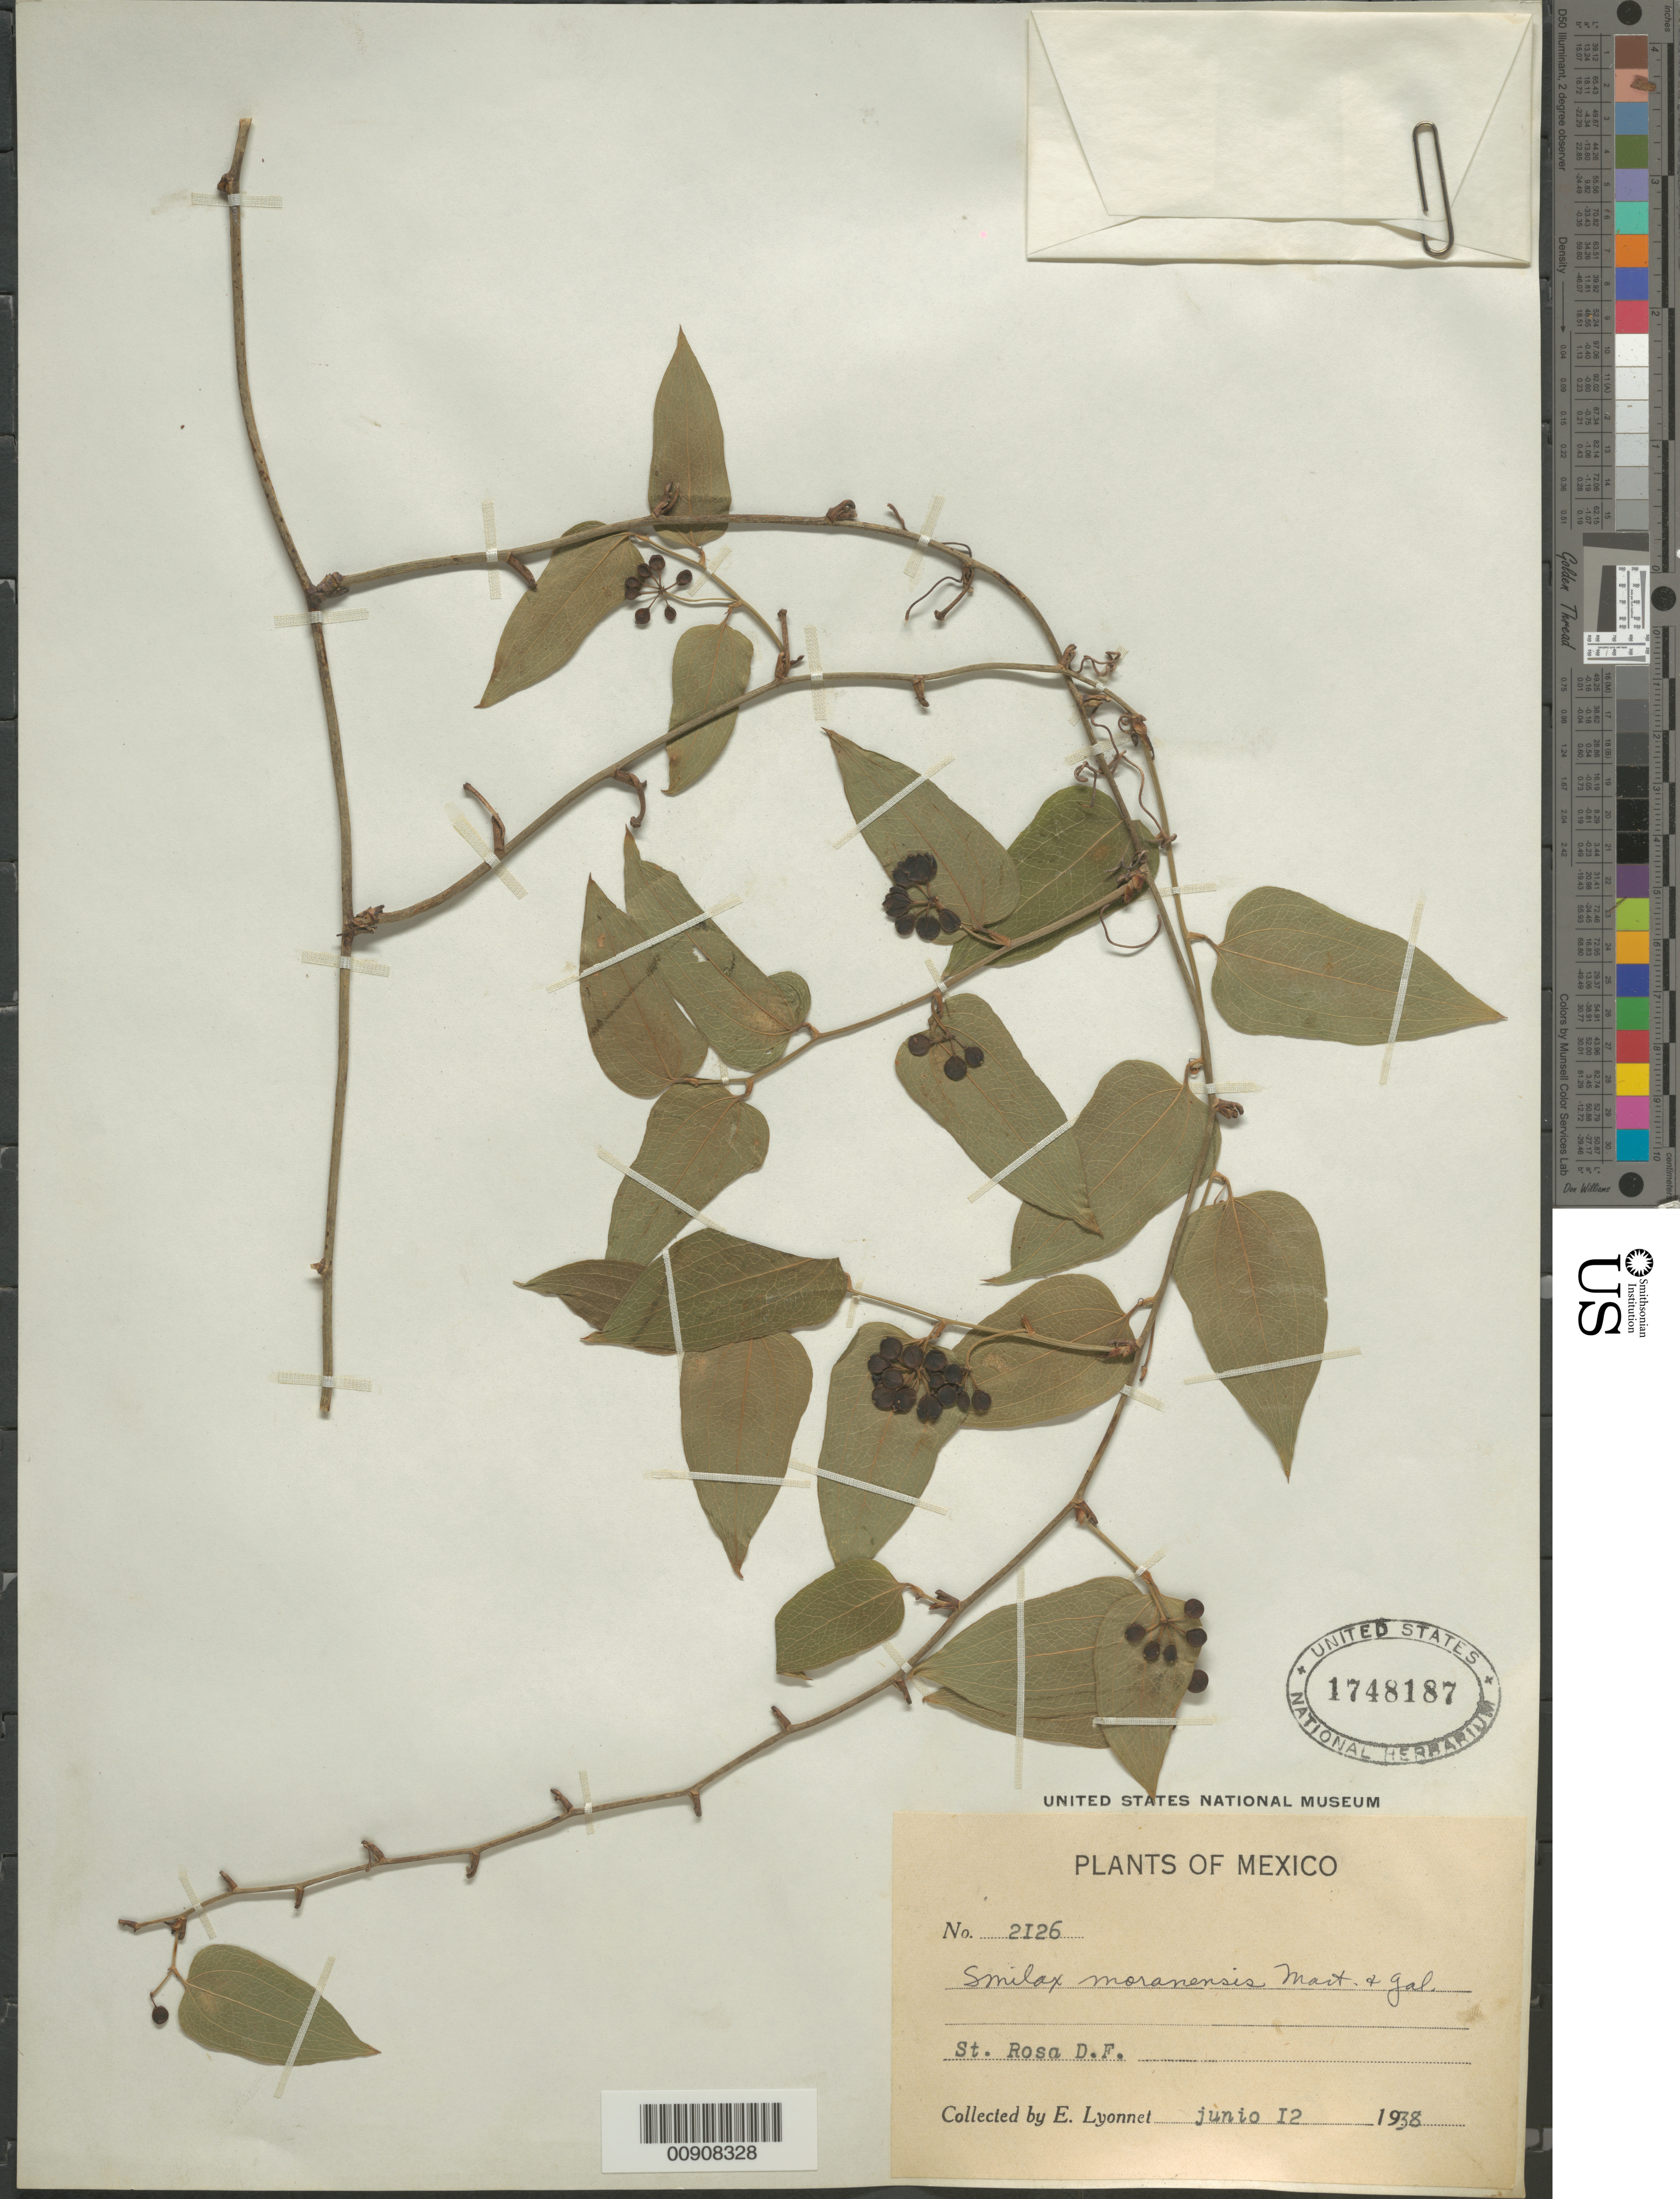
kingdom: Plantae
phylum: Tracheophyta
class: Liliopsida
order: Liliales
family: Smilacaceae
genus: Smilax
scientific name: Smilax moranensis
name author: M. Martens & Galeotti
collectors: Bro. E. Lyonnet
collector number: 2126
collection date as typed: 12 Jun 1938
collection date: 1938-06-12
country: Mexico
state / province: Distrito Federal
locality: St. Rosa, D.F.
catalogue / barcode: US 1748187